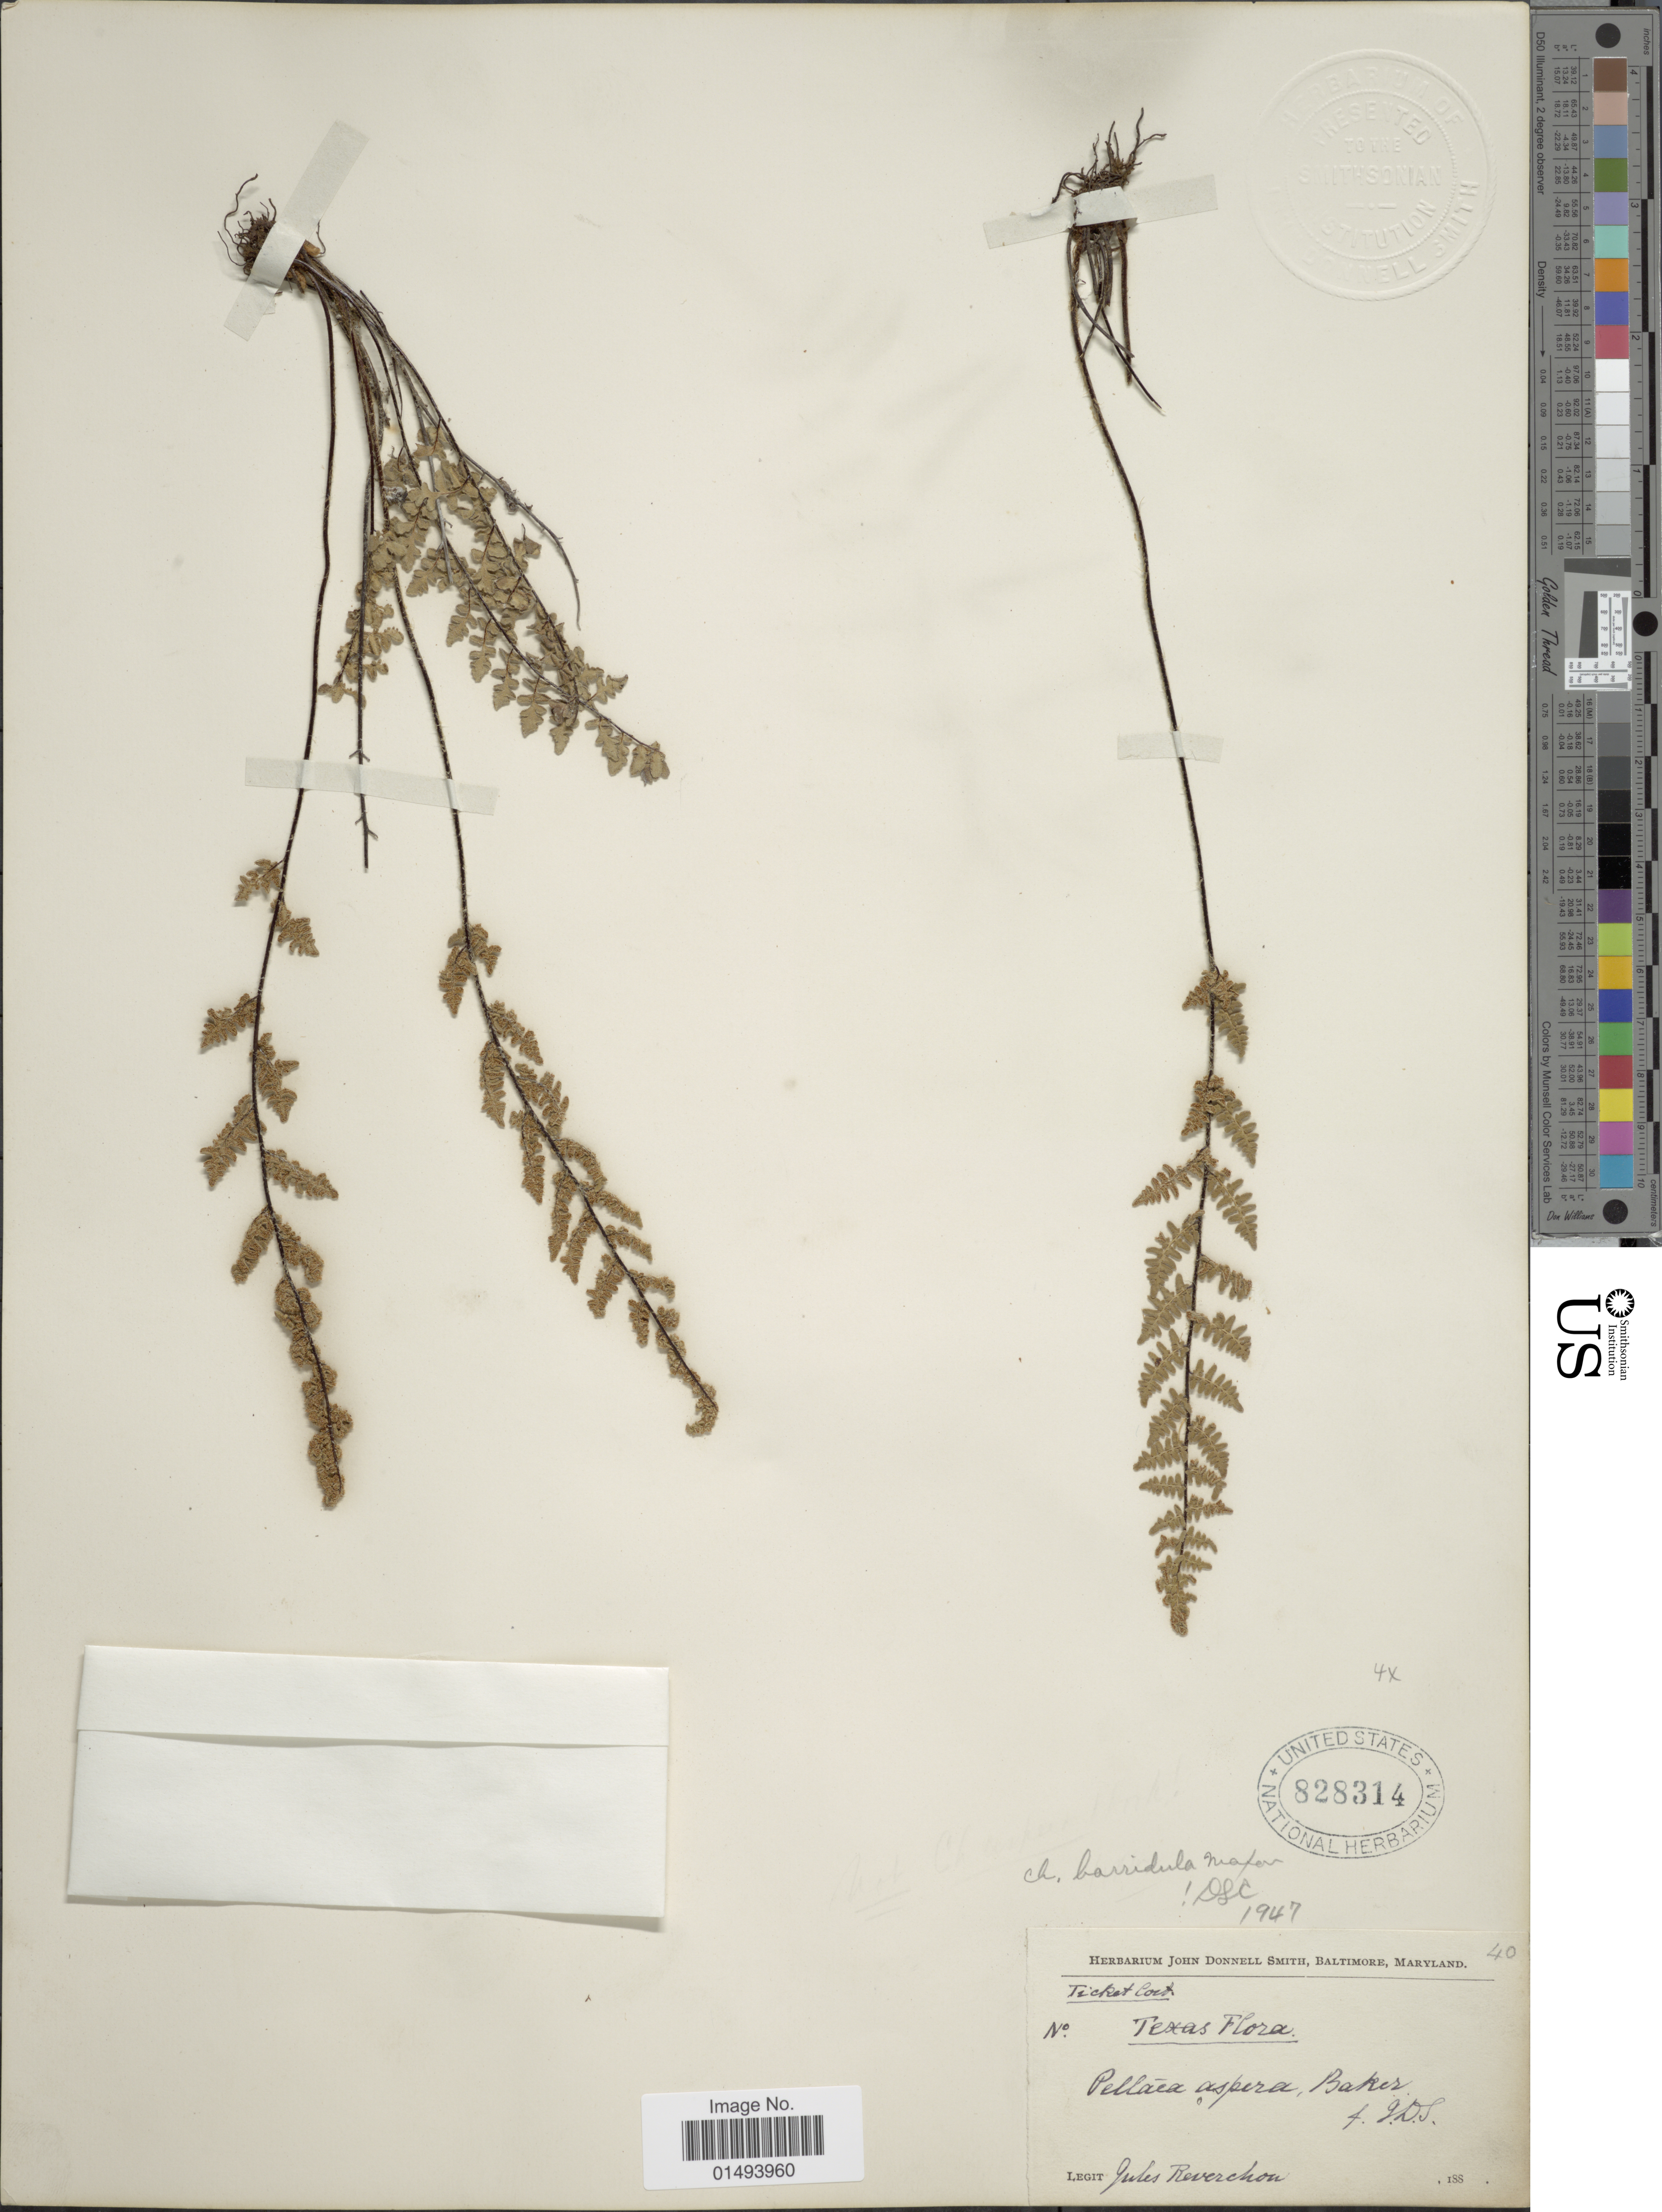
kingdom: Plantae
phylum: Tracheophyta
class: Polypodiopsida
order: Polypodiales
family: Pteridaceae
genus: Myriopteris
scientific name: Myriopteris scabra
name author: (C. Chr.) Grusz & Windham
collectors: J. Reverchon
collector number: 40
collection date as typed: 188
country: United States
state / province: Texas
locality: Texas Flora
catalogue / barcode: US 828314